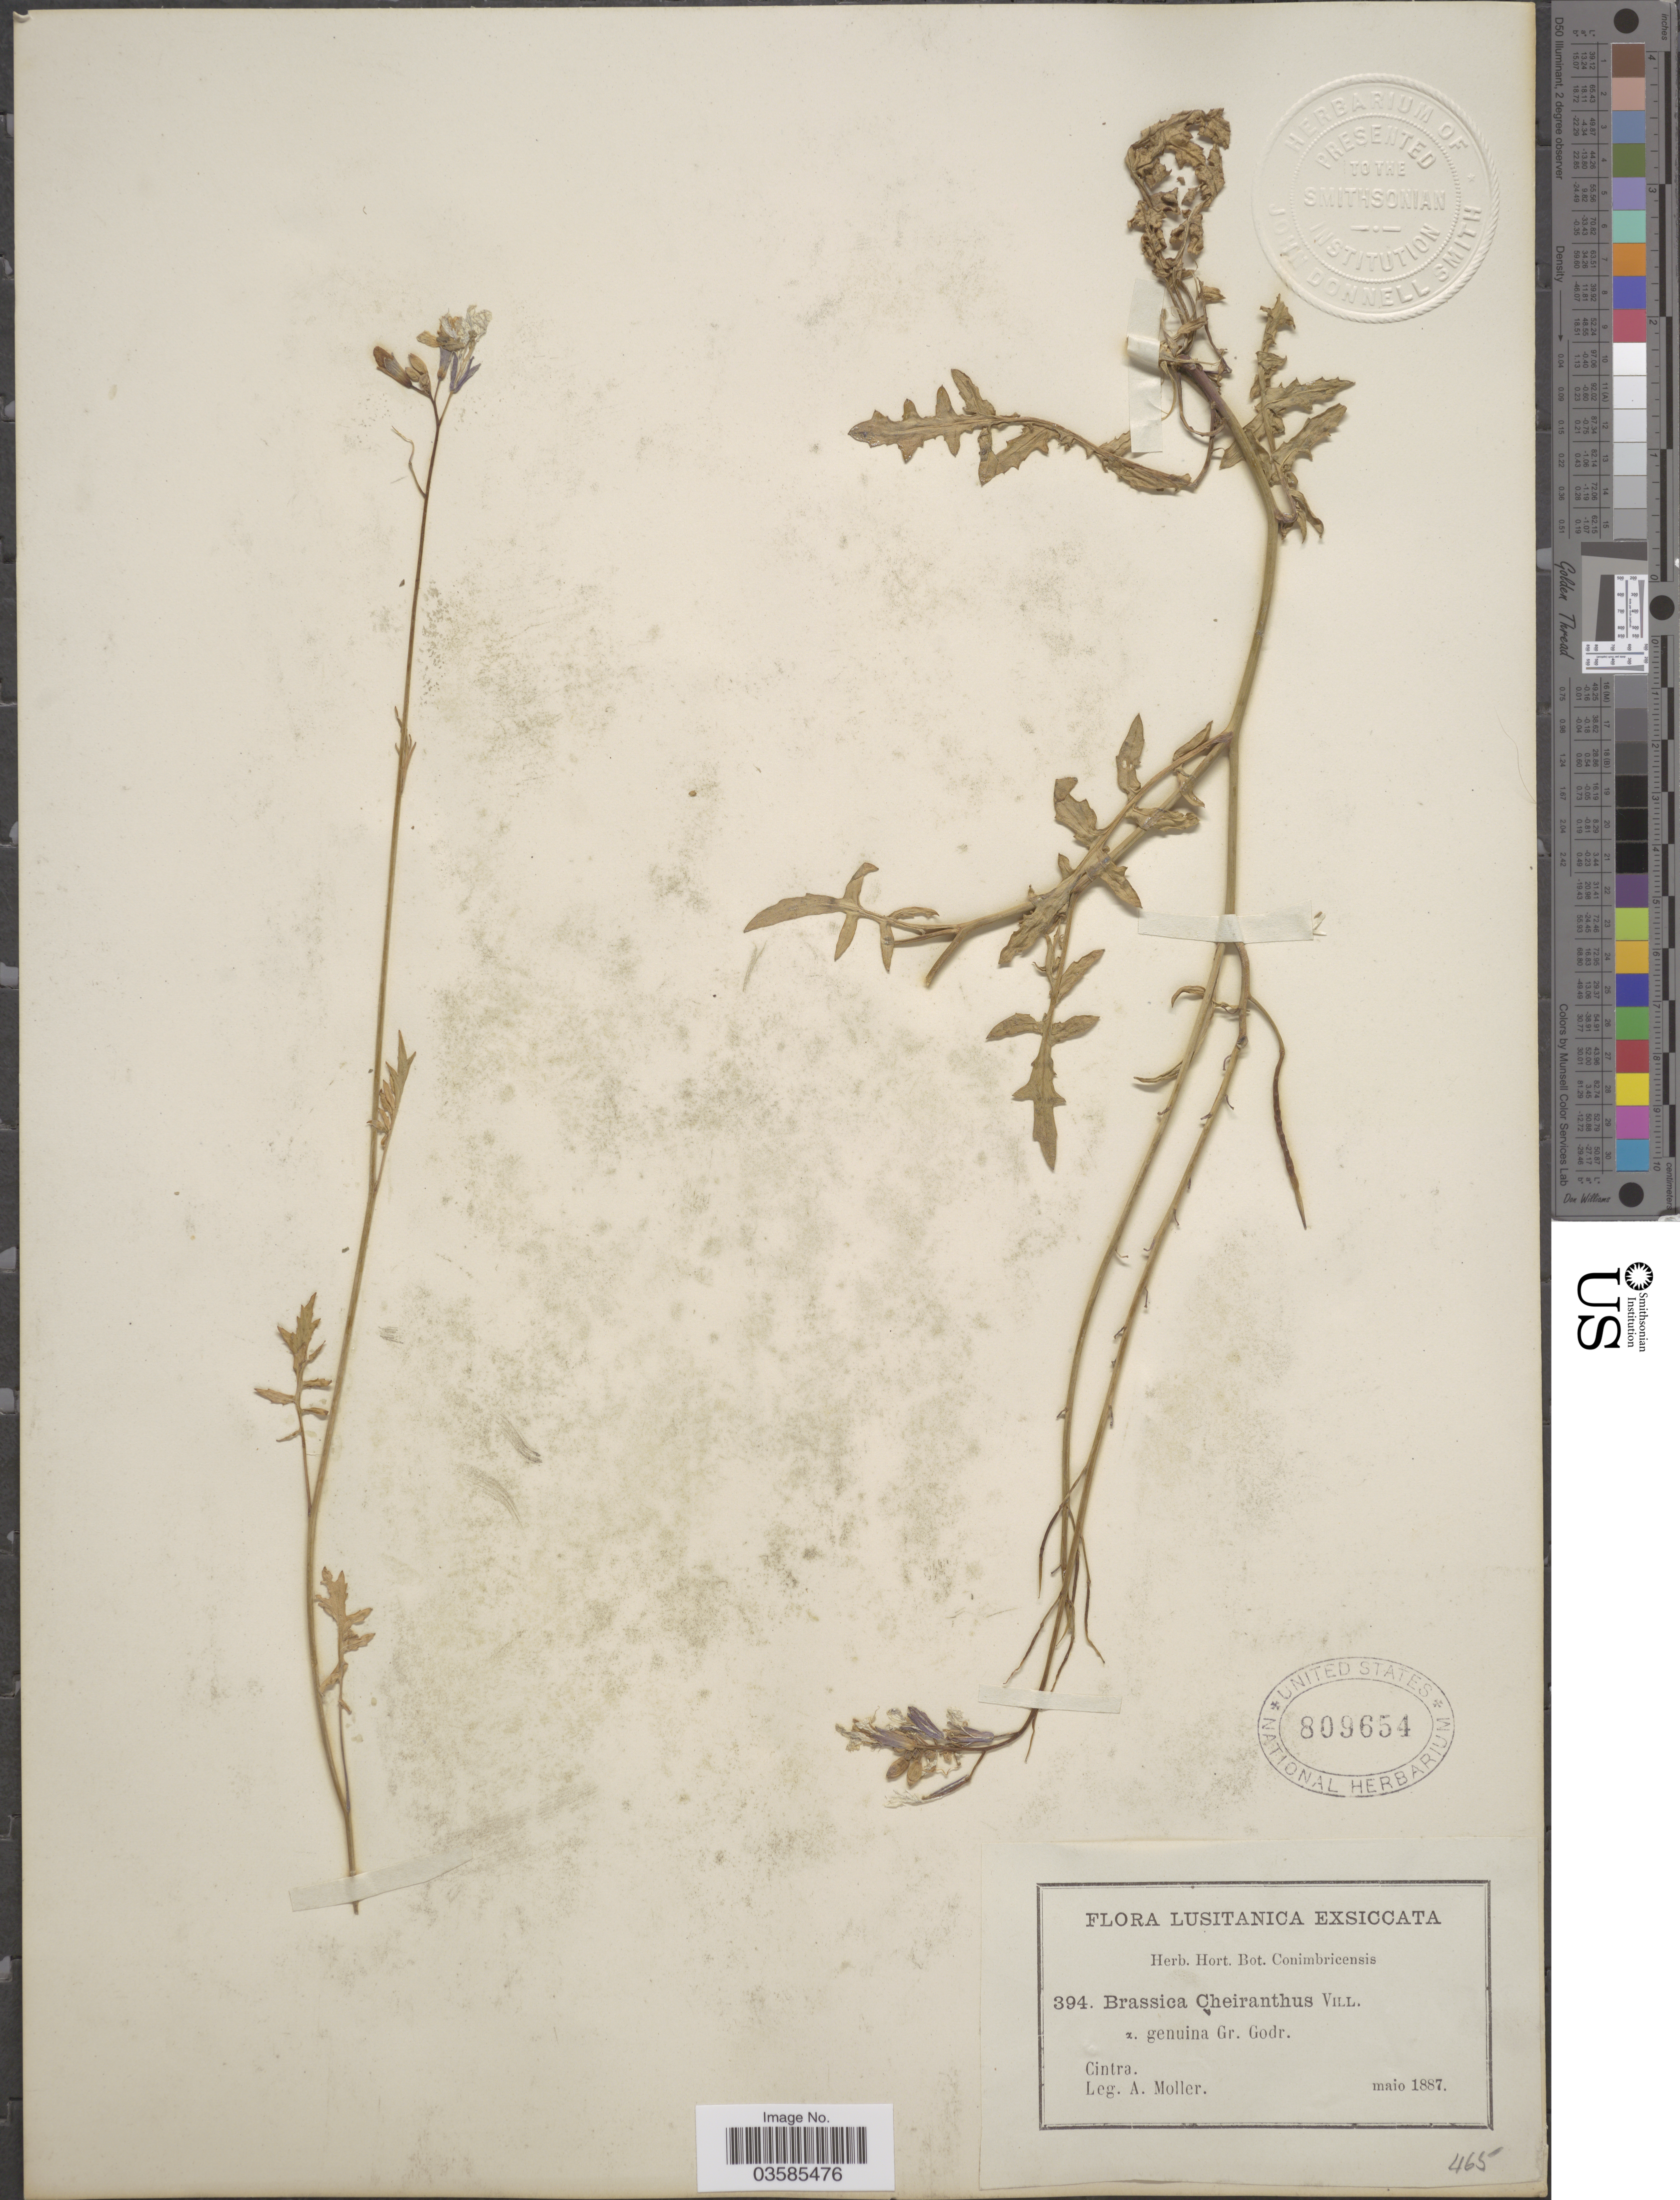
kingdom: Plantae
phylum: Tracheophyta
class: Magnoliopsida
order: Brassicales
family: Brassicaceae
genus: Brassica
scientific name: Brassica cheiranthos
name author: Vill.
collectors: A. Moller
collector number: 394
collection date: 1887-05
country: Portugal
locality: Lusitanica. Cintra.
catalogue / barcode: US 809654